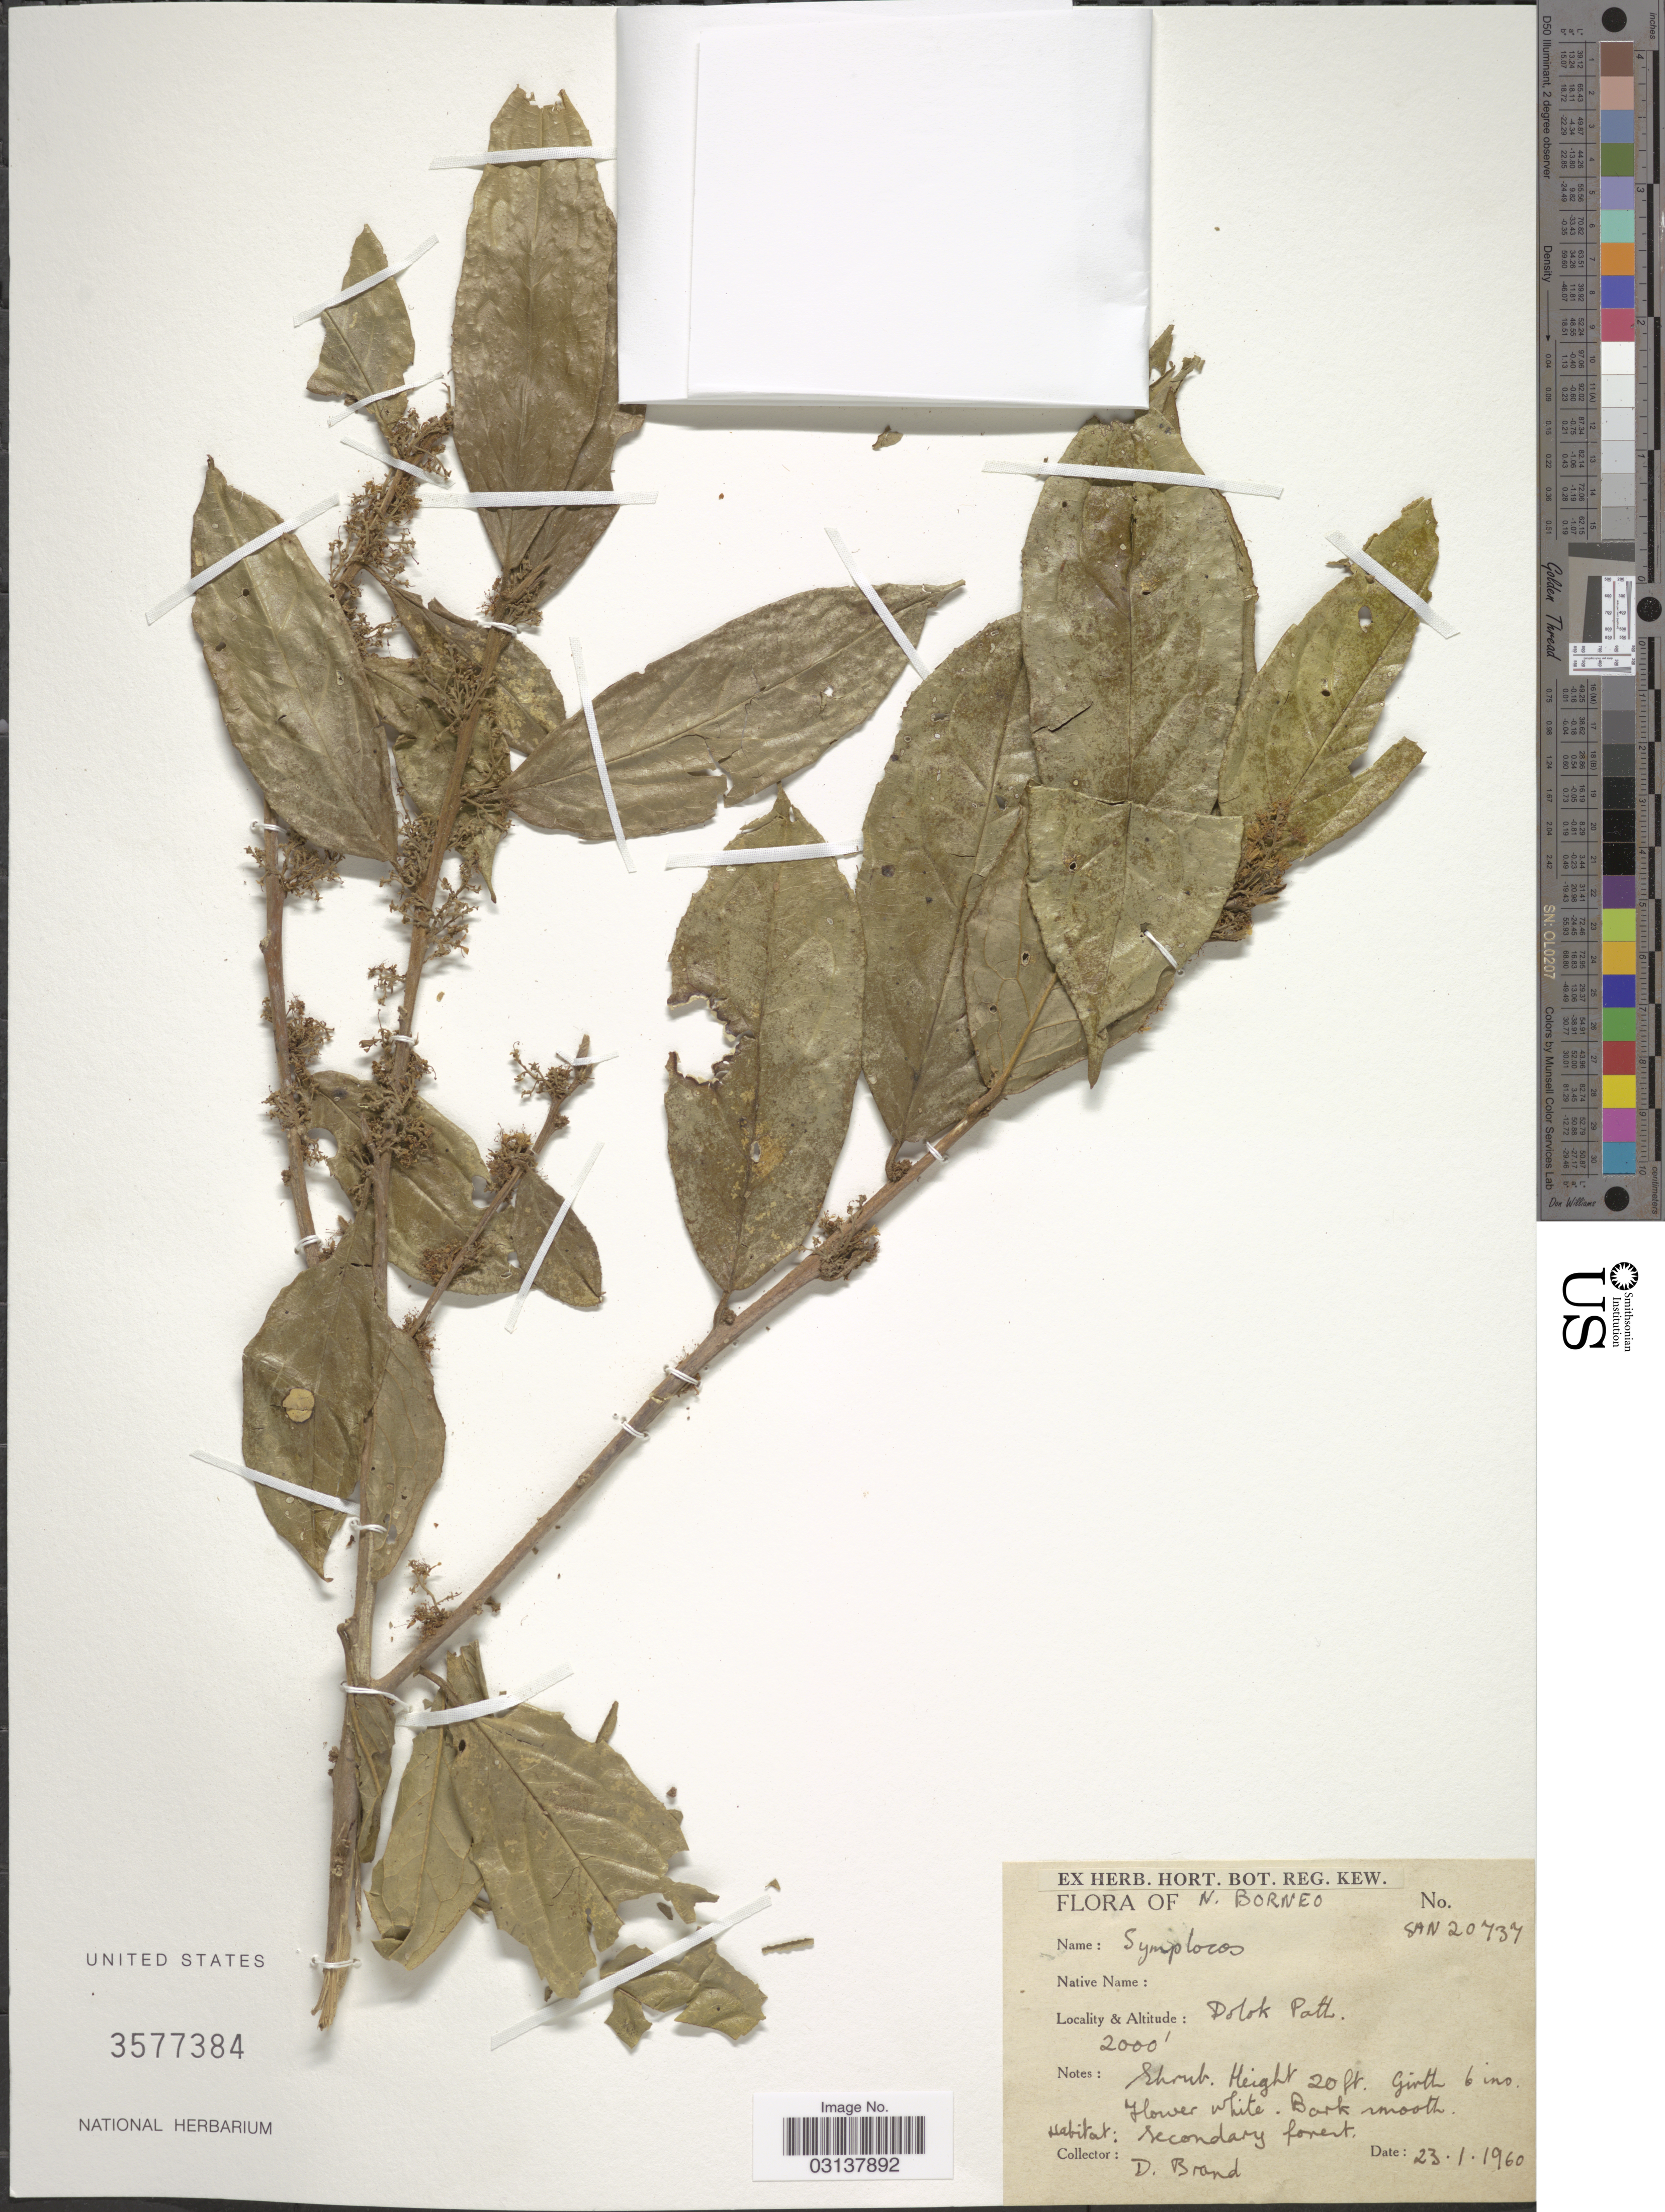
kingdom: Plantae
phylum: Tracheophyta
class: Magnoliopsida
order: Ericales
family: Symplocaceae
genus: Symplocos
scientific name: Symplocos sp.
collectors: D. Brand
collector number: San20737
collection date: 1960-01-23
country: Malaysia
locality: N. Borneo. Dolok Path.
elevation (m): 610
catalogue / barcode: US 3577384